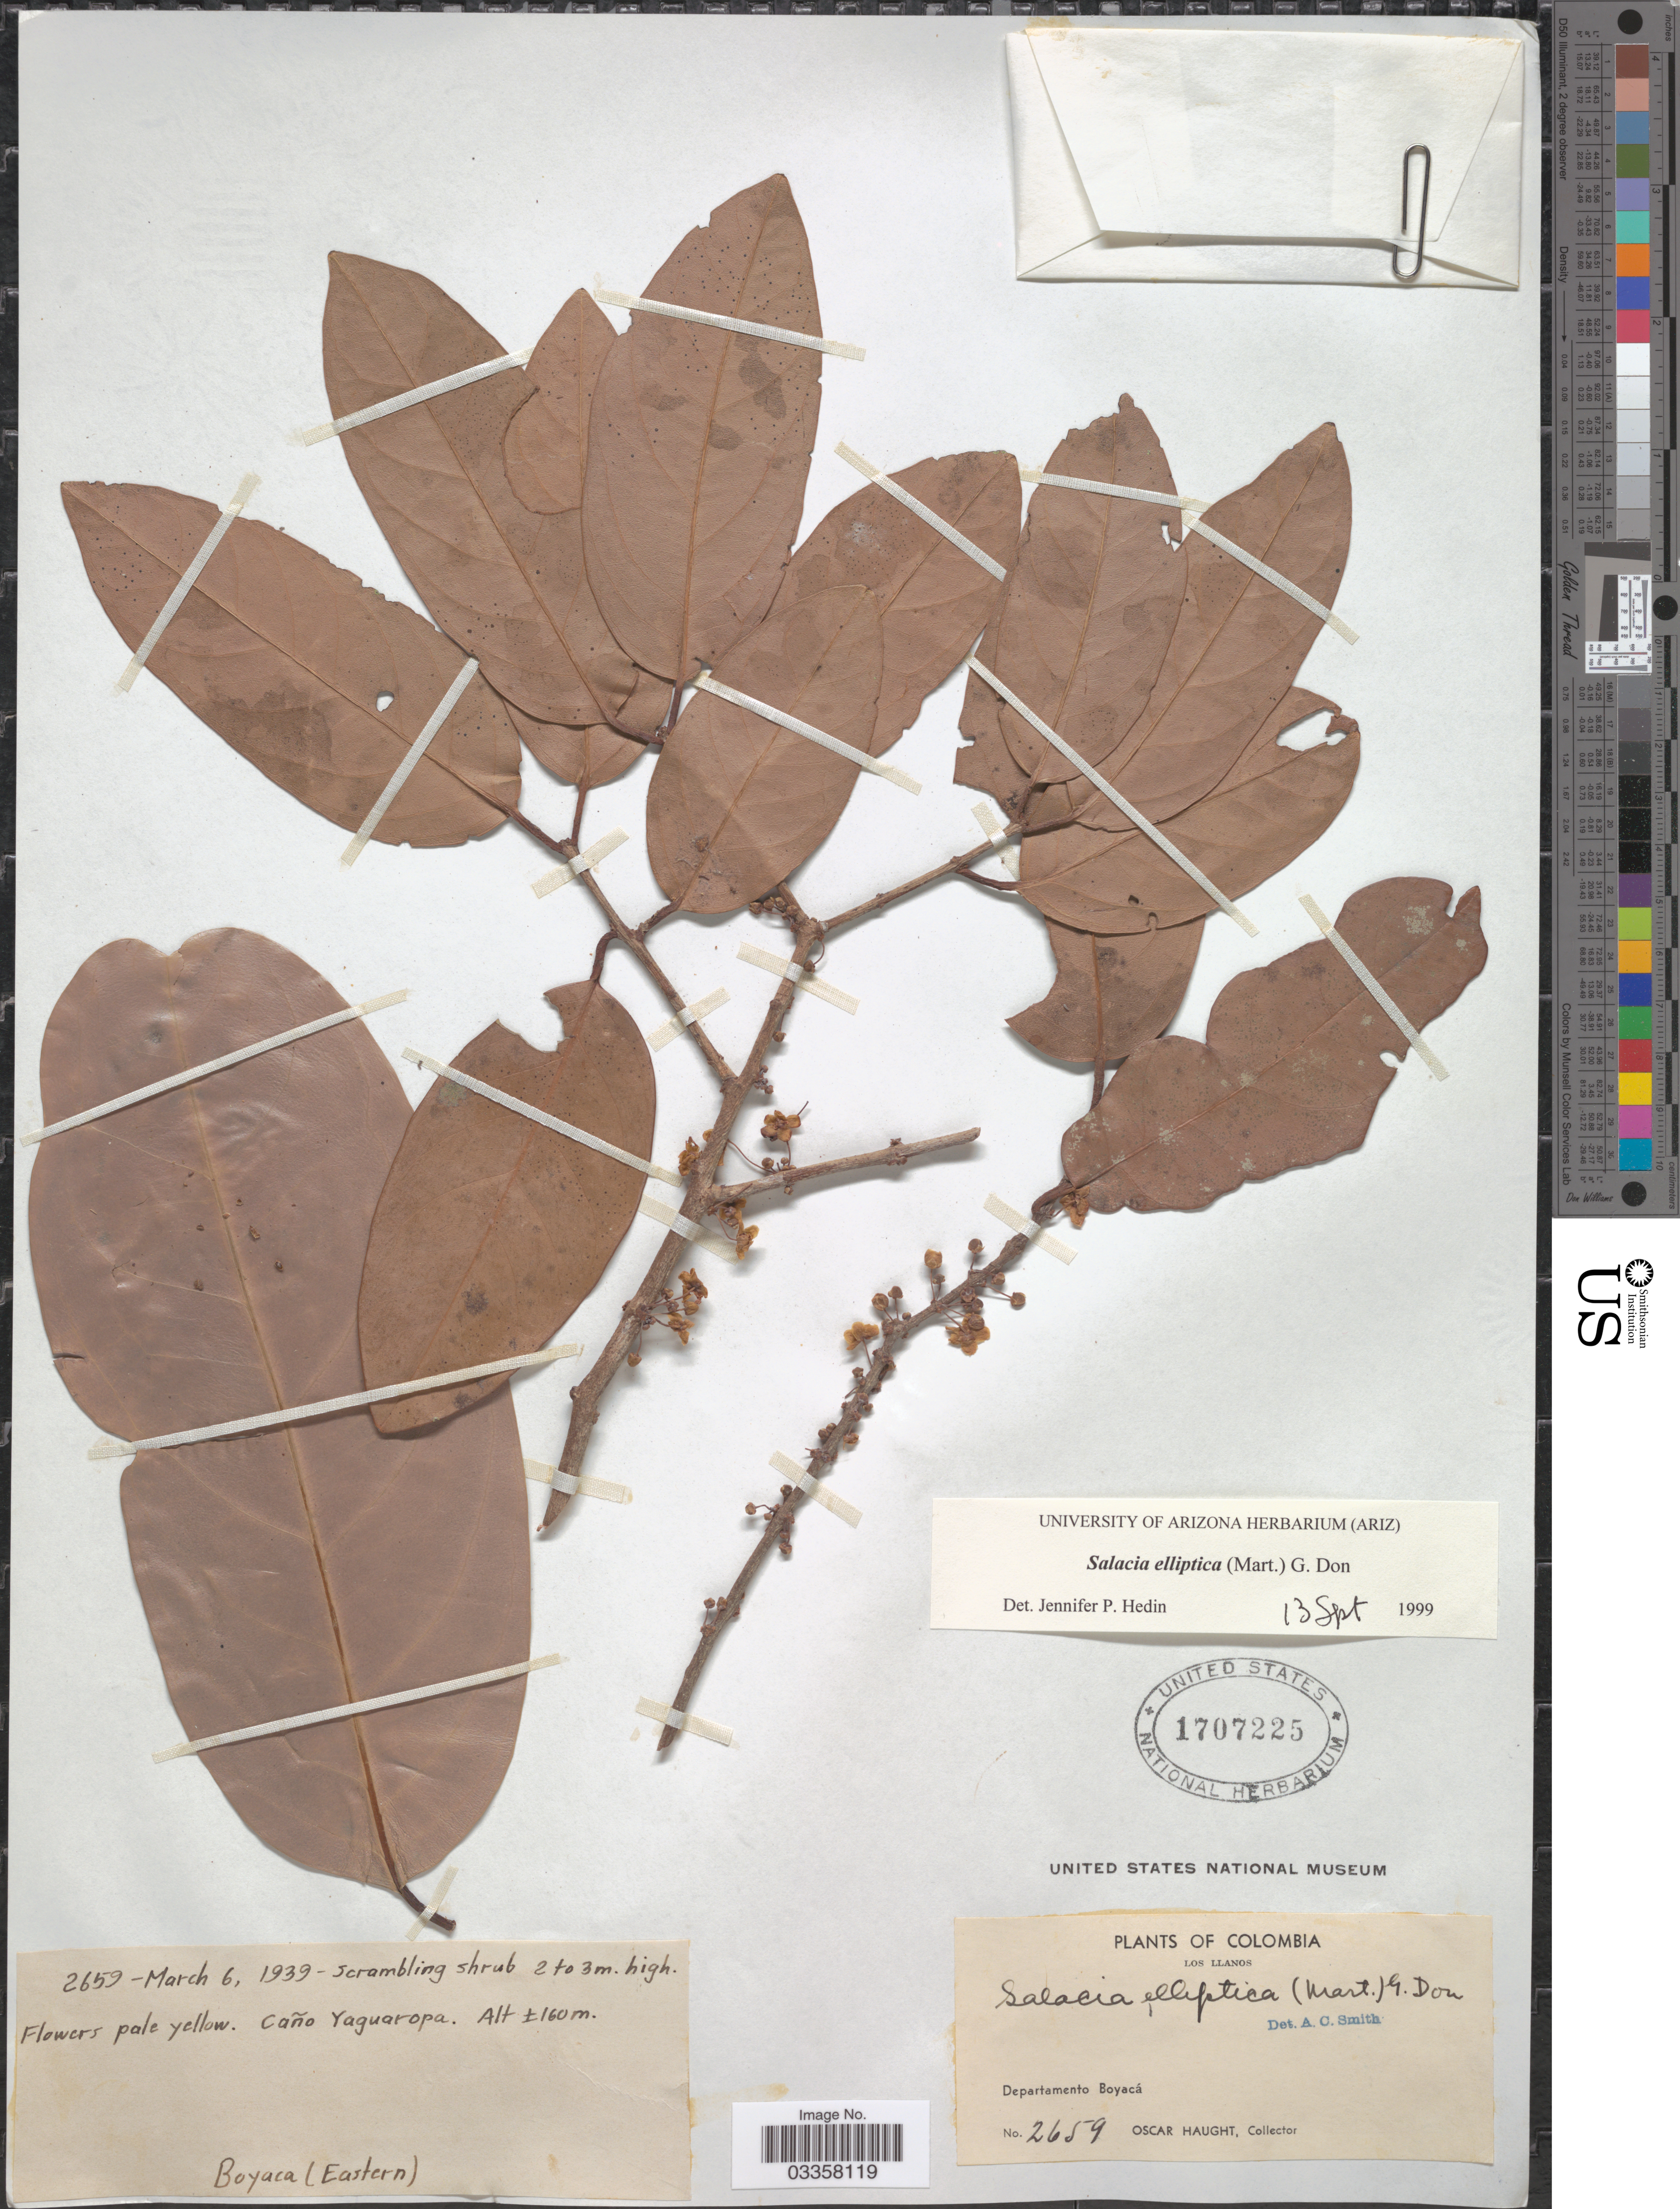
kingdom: Plantae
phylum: Tracheophyta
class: Magnoliopsida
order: Celastrales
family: Celastraceae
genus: Salacia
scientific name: Salacia elliptica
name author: (Mart. ex Schult.) G. Don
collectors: O. L. Haught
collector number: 2659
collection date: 1939-03-06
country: Colombia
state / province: Boyacá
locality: Los Llanos, Departamento Boyacá, Caño Yaguaropa, Boyaca (Eastern).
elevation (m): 160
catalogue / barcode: US 1707225